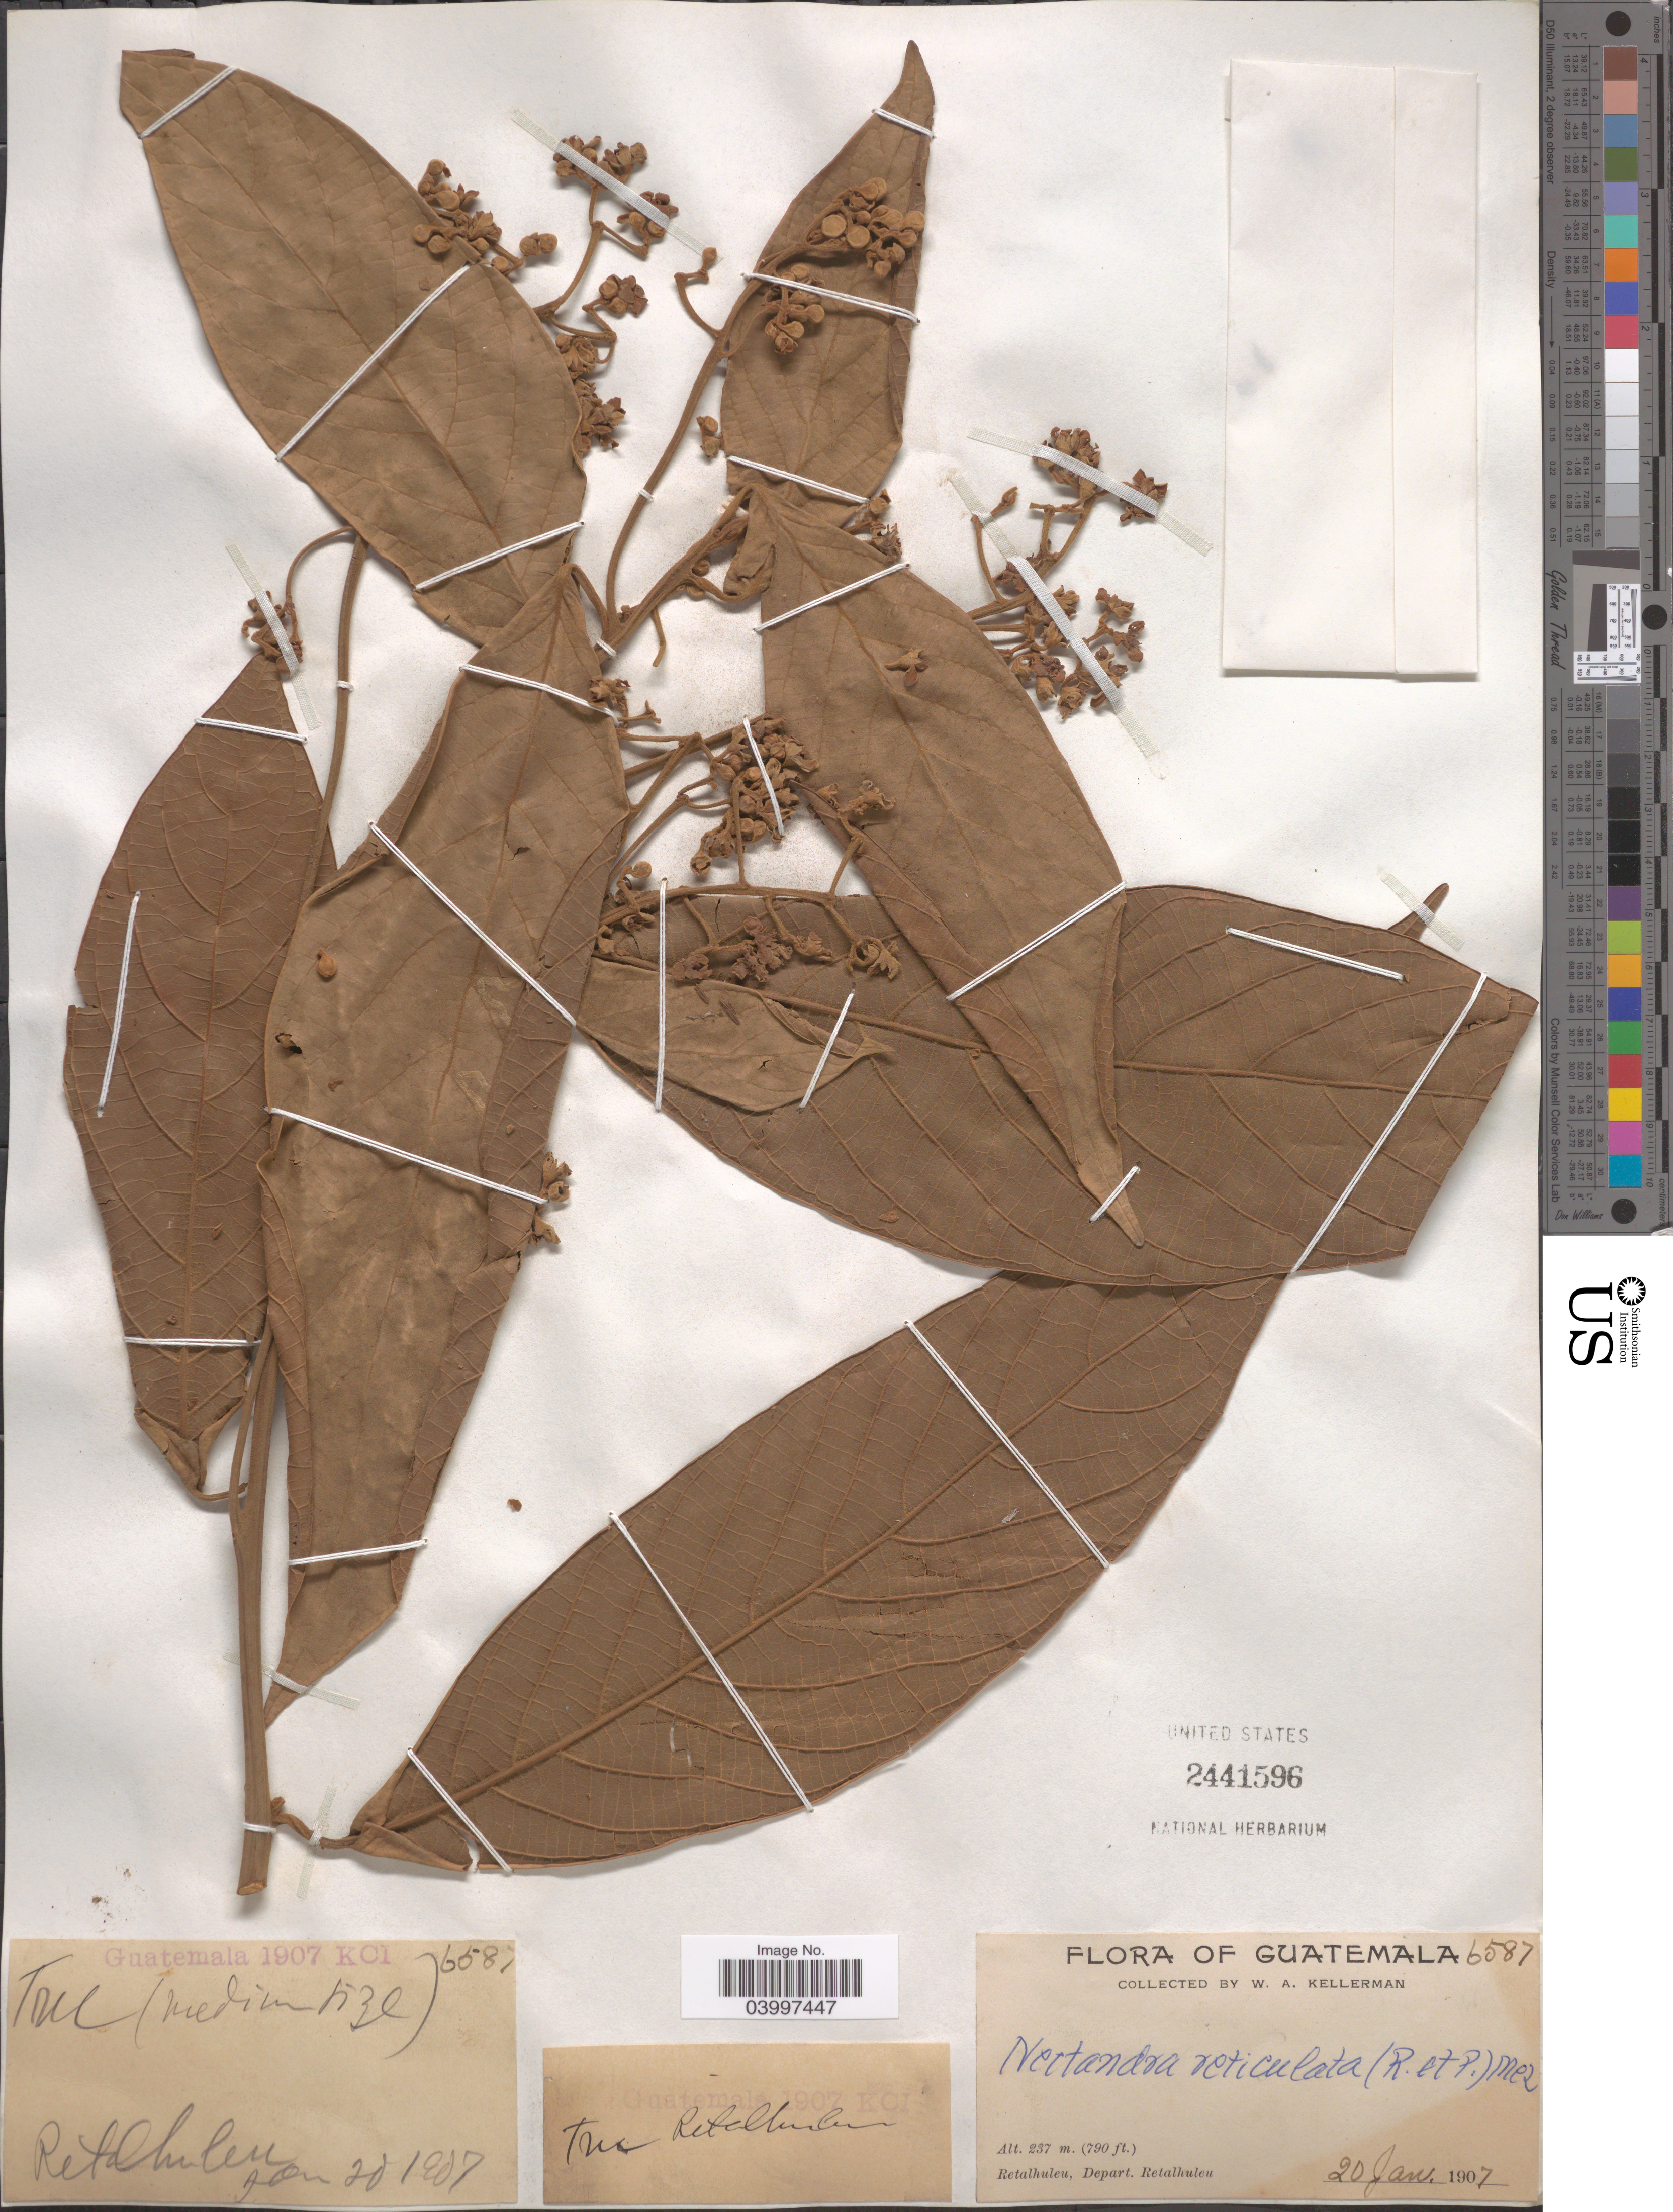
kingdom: Plantae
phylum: Tracheophyta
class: Magnoliopsida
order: Laurales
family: Lauraceae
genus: Nectandra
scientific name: Nectandra reticulata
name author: (Ruiz & Pav.) Mez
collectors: W. Kellerman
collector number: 6587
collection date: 1907-01-20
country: Guatemala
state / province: Retalhuleu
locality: Retalhuleu, Depart. Retalhuleu.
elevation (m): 237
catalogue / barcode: US 2441596